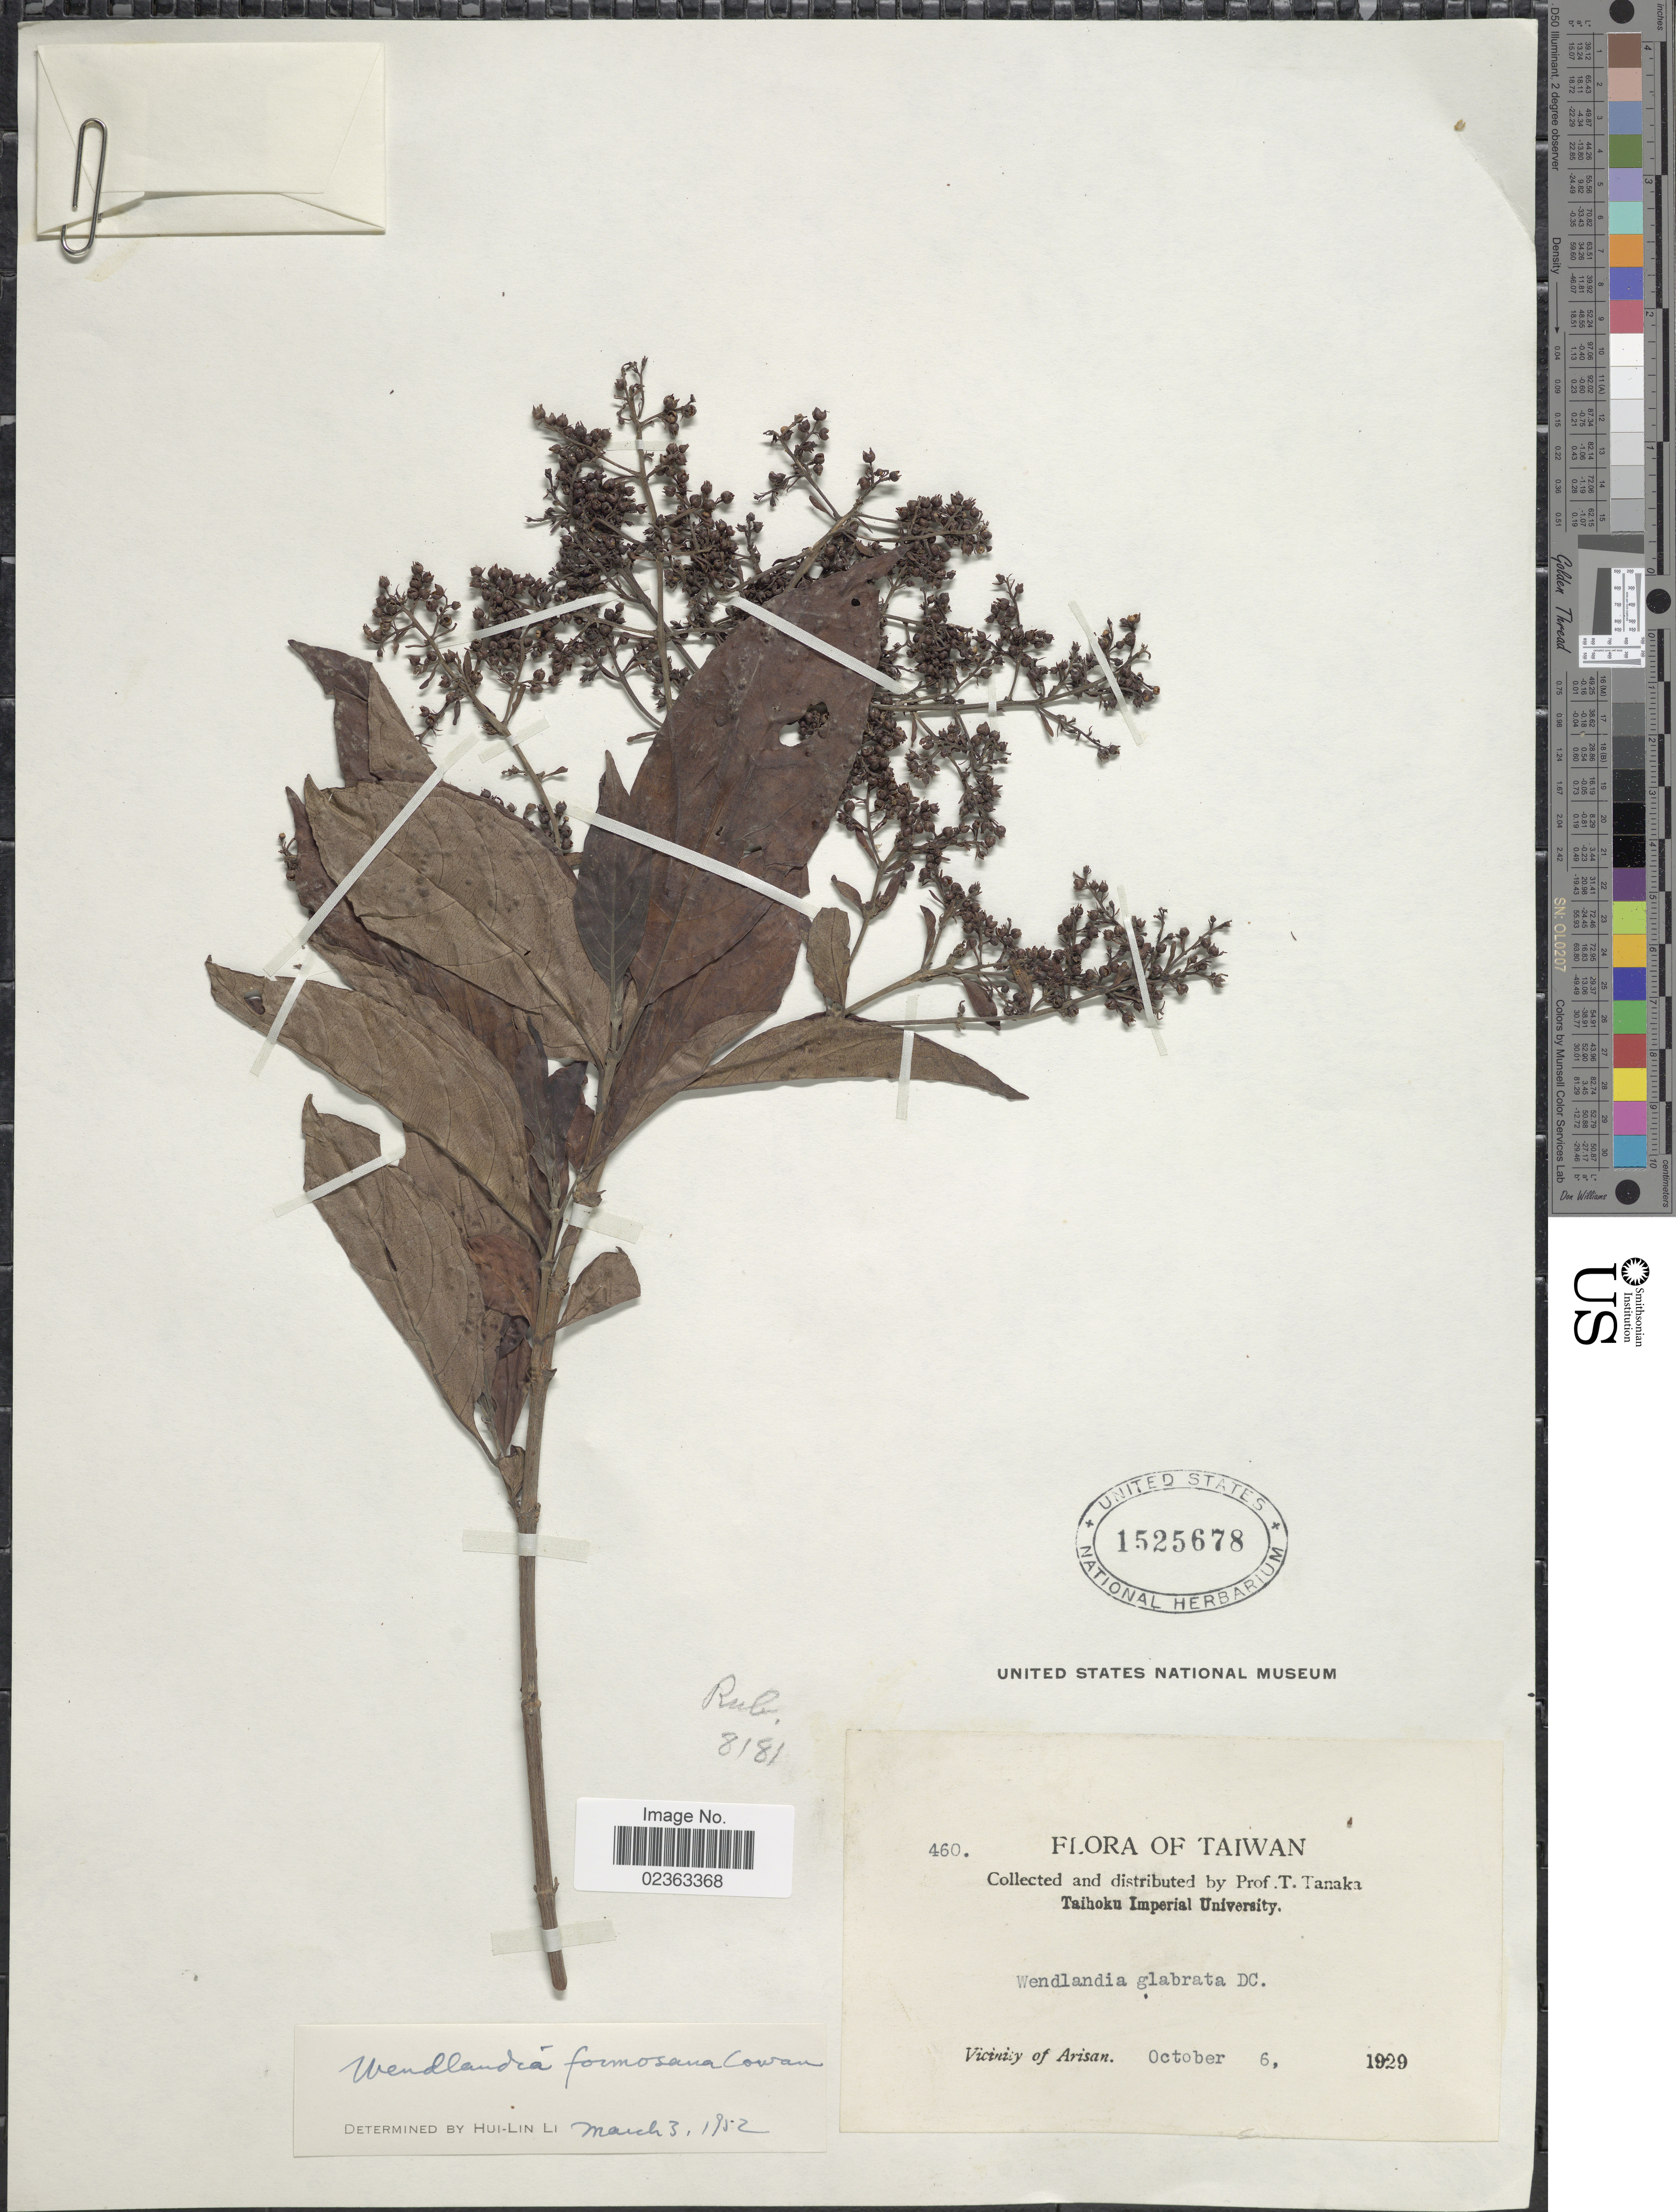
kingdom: Plantae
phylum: Tracheophyta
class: Magnoliopsida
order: Gentianales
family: Rubiaceae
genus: Wendlandia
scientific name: Wendlandia formosana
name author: Cowan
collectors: T. Tanaka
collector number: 460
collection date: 1929-10-06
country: Taiwan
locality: Vicinity of Arisan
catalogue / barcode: US 1525678